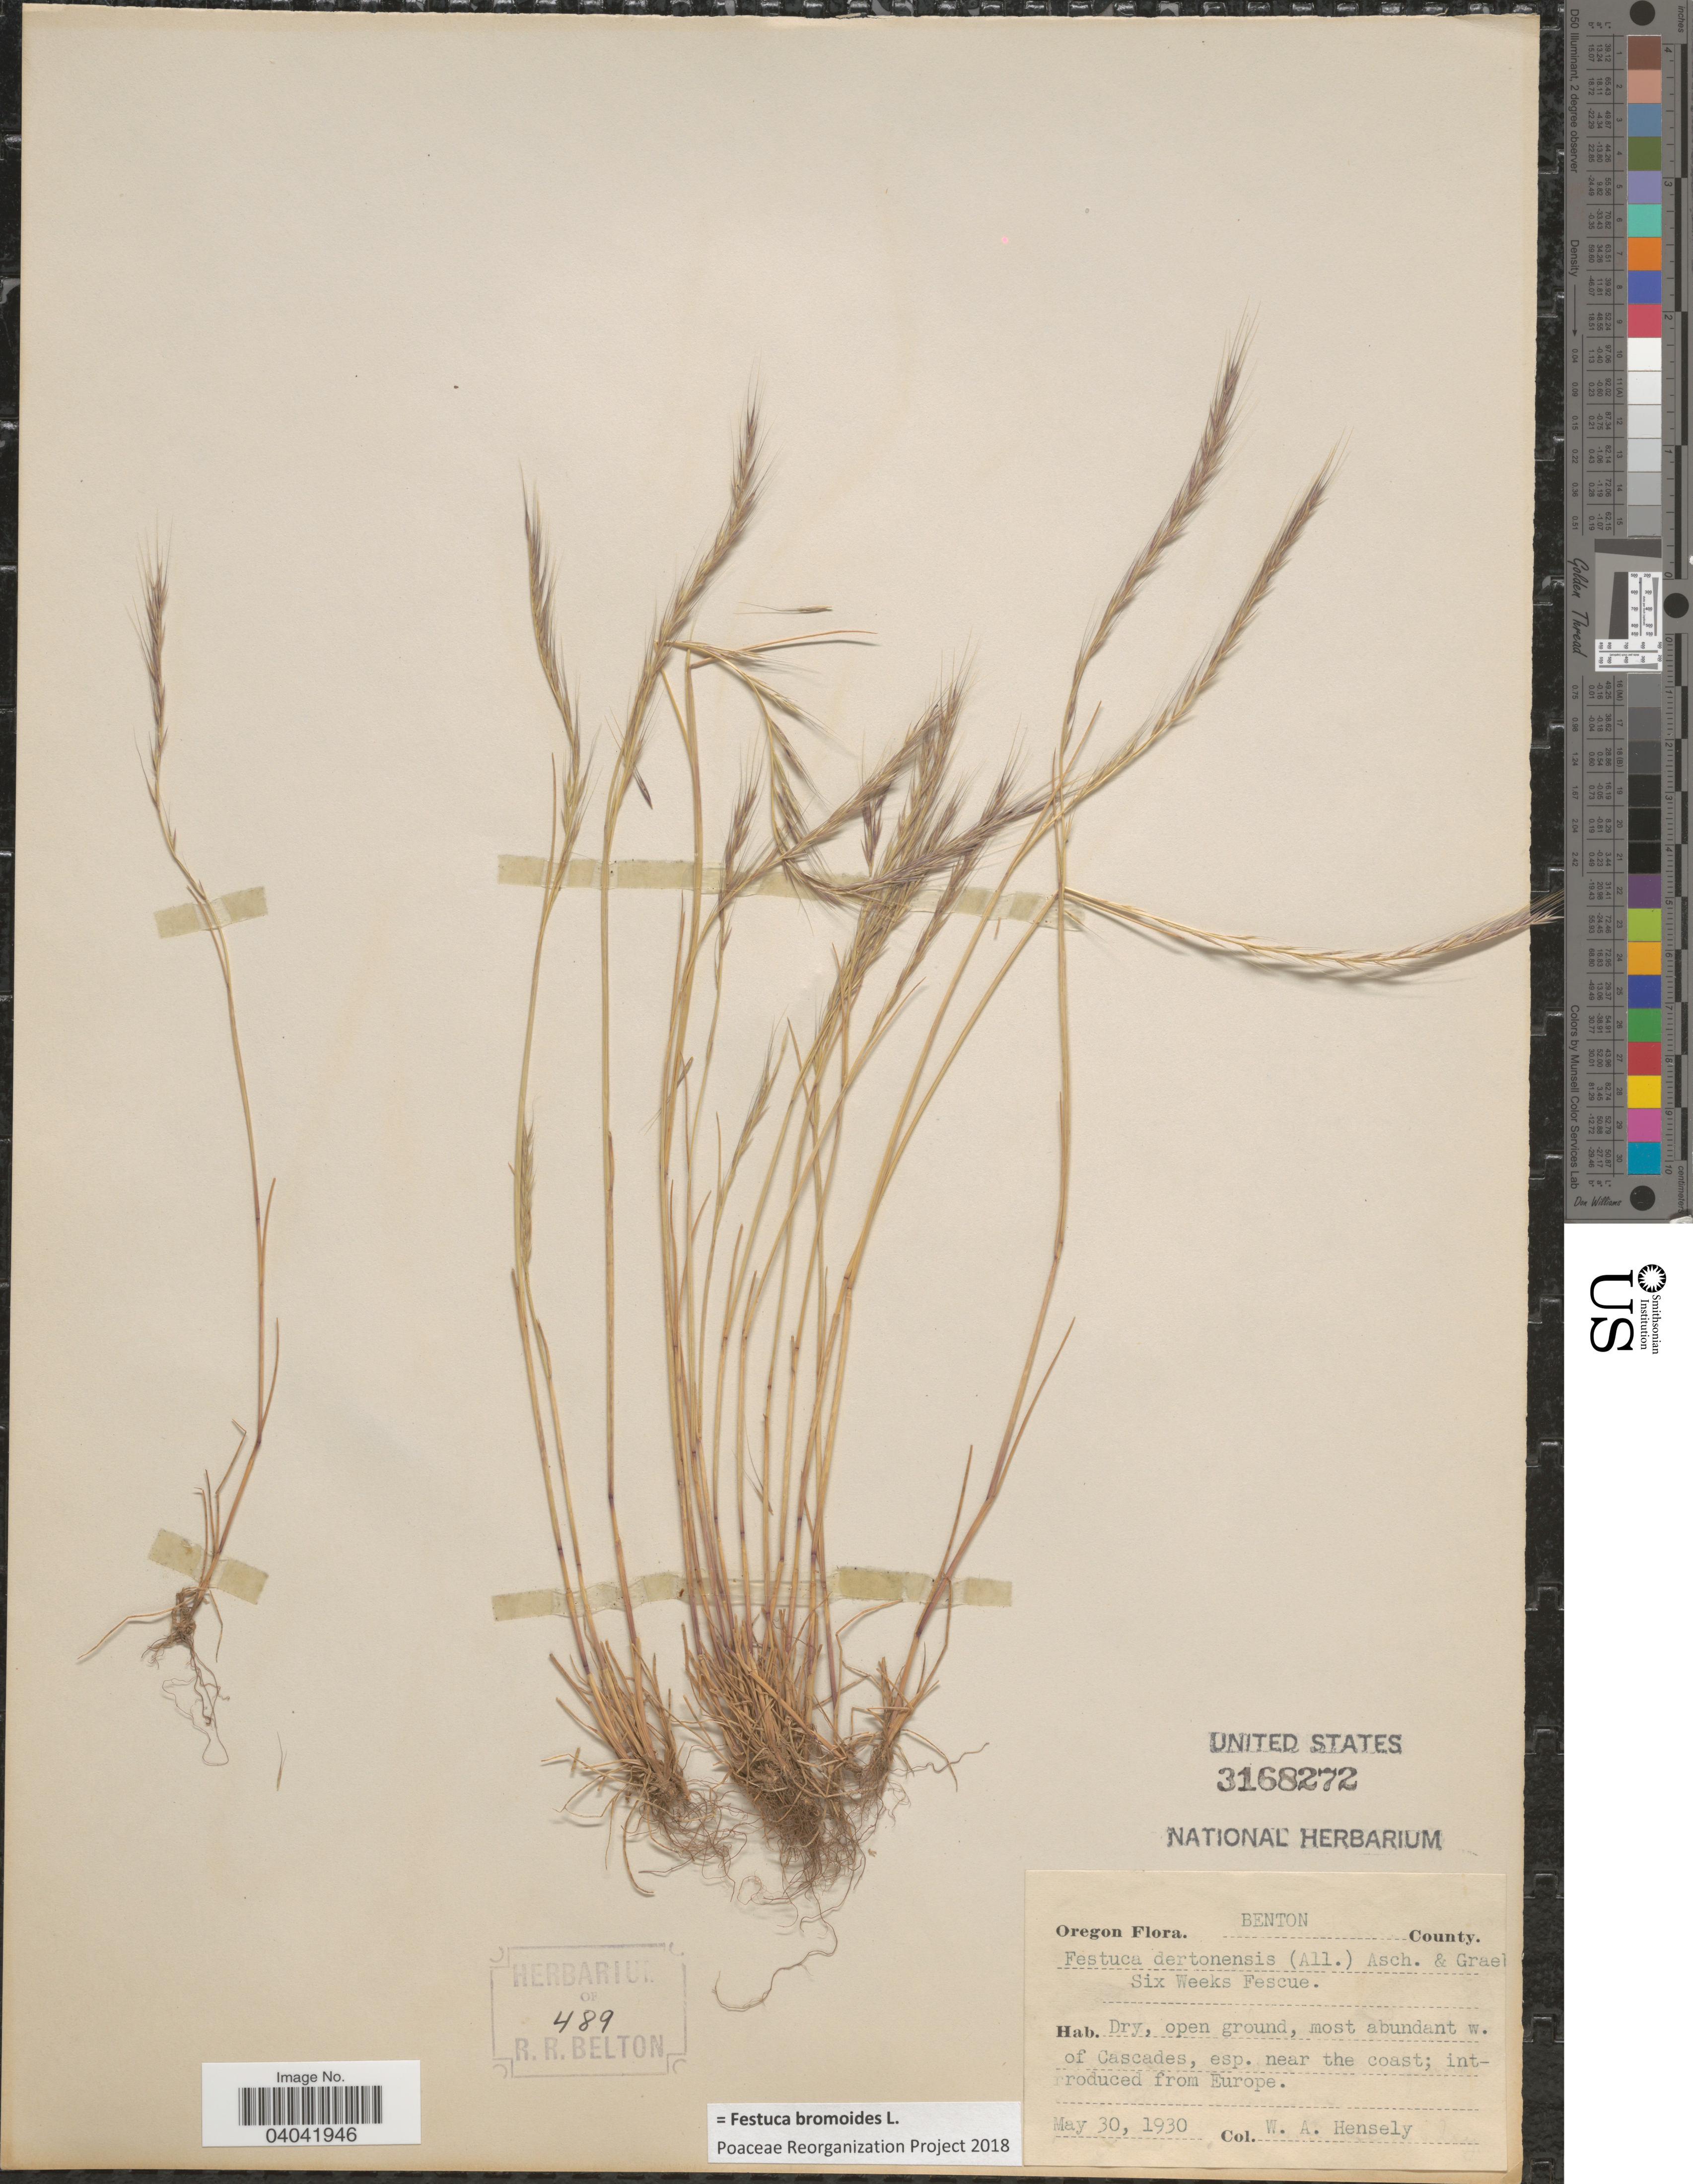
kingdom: Plantae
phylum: Tracheophyta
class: Liliopsida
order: Poales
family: Poaceae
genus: Festuca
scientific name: Festuca bromoides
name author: L.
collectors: W. Hensely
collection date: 1930-05-30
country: United States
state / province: Oregon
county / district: Benton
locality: Benton County. W. of Cascades, esp. near the coast.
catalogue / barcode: US 3168272